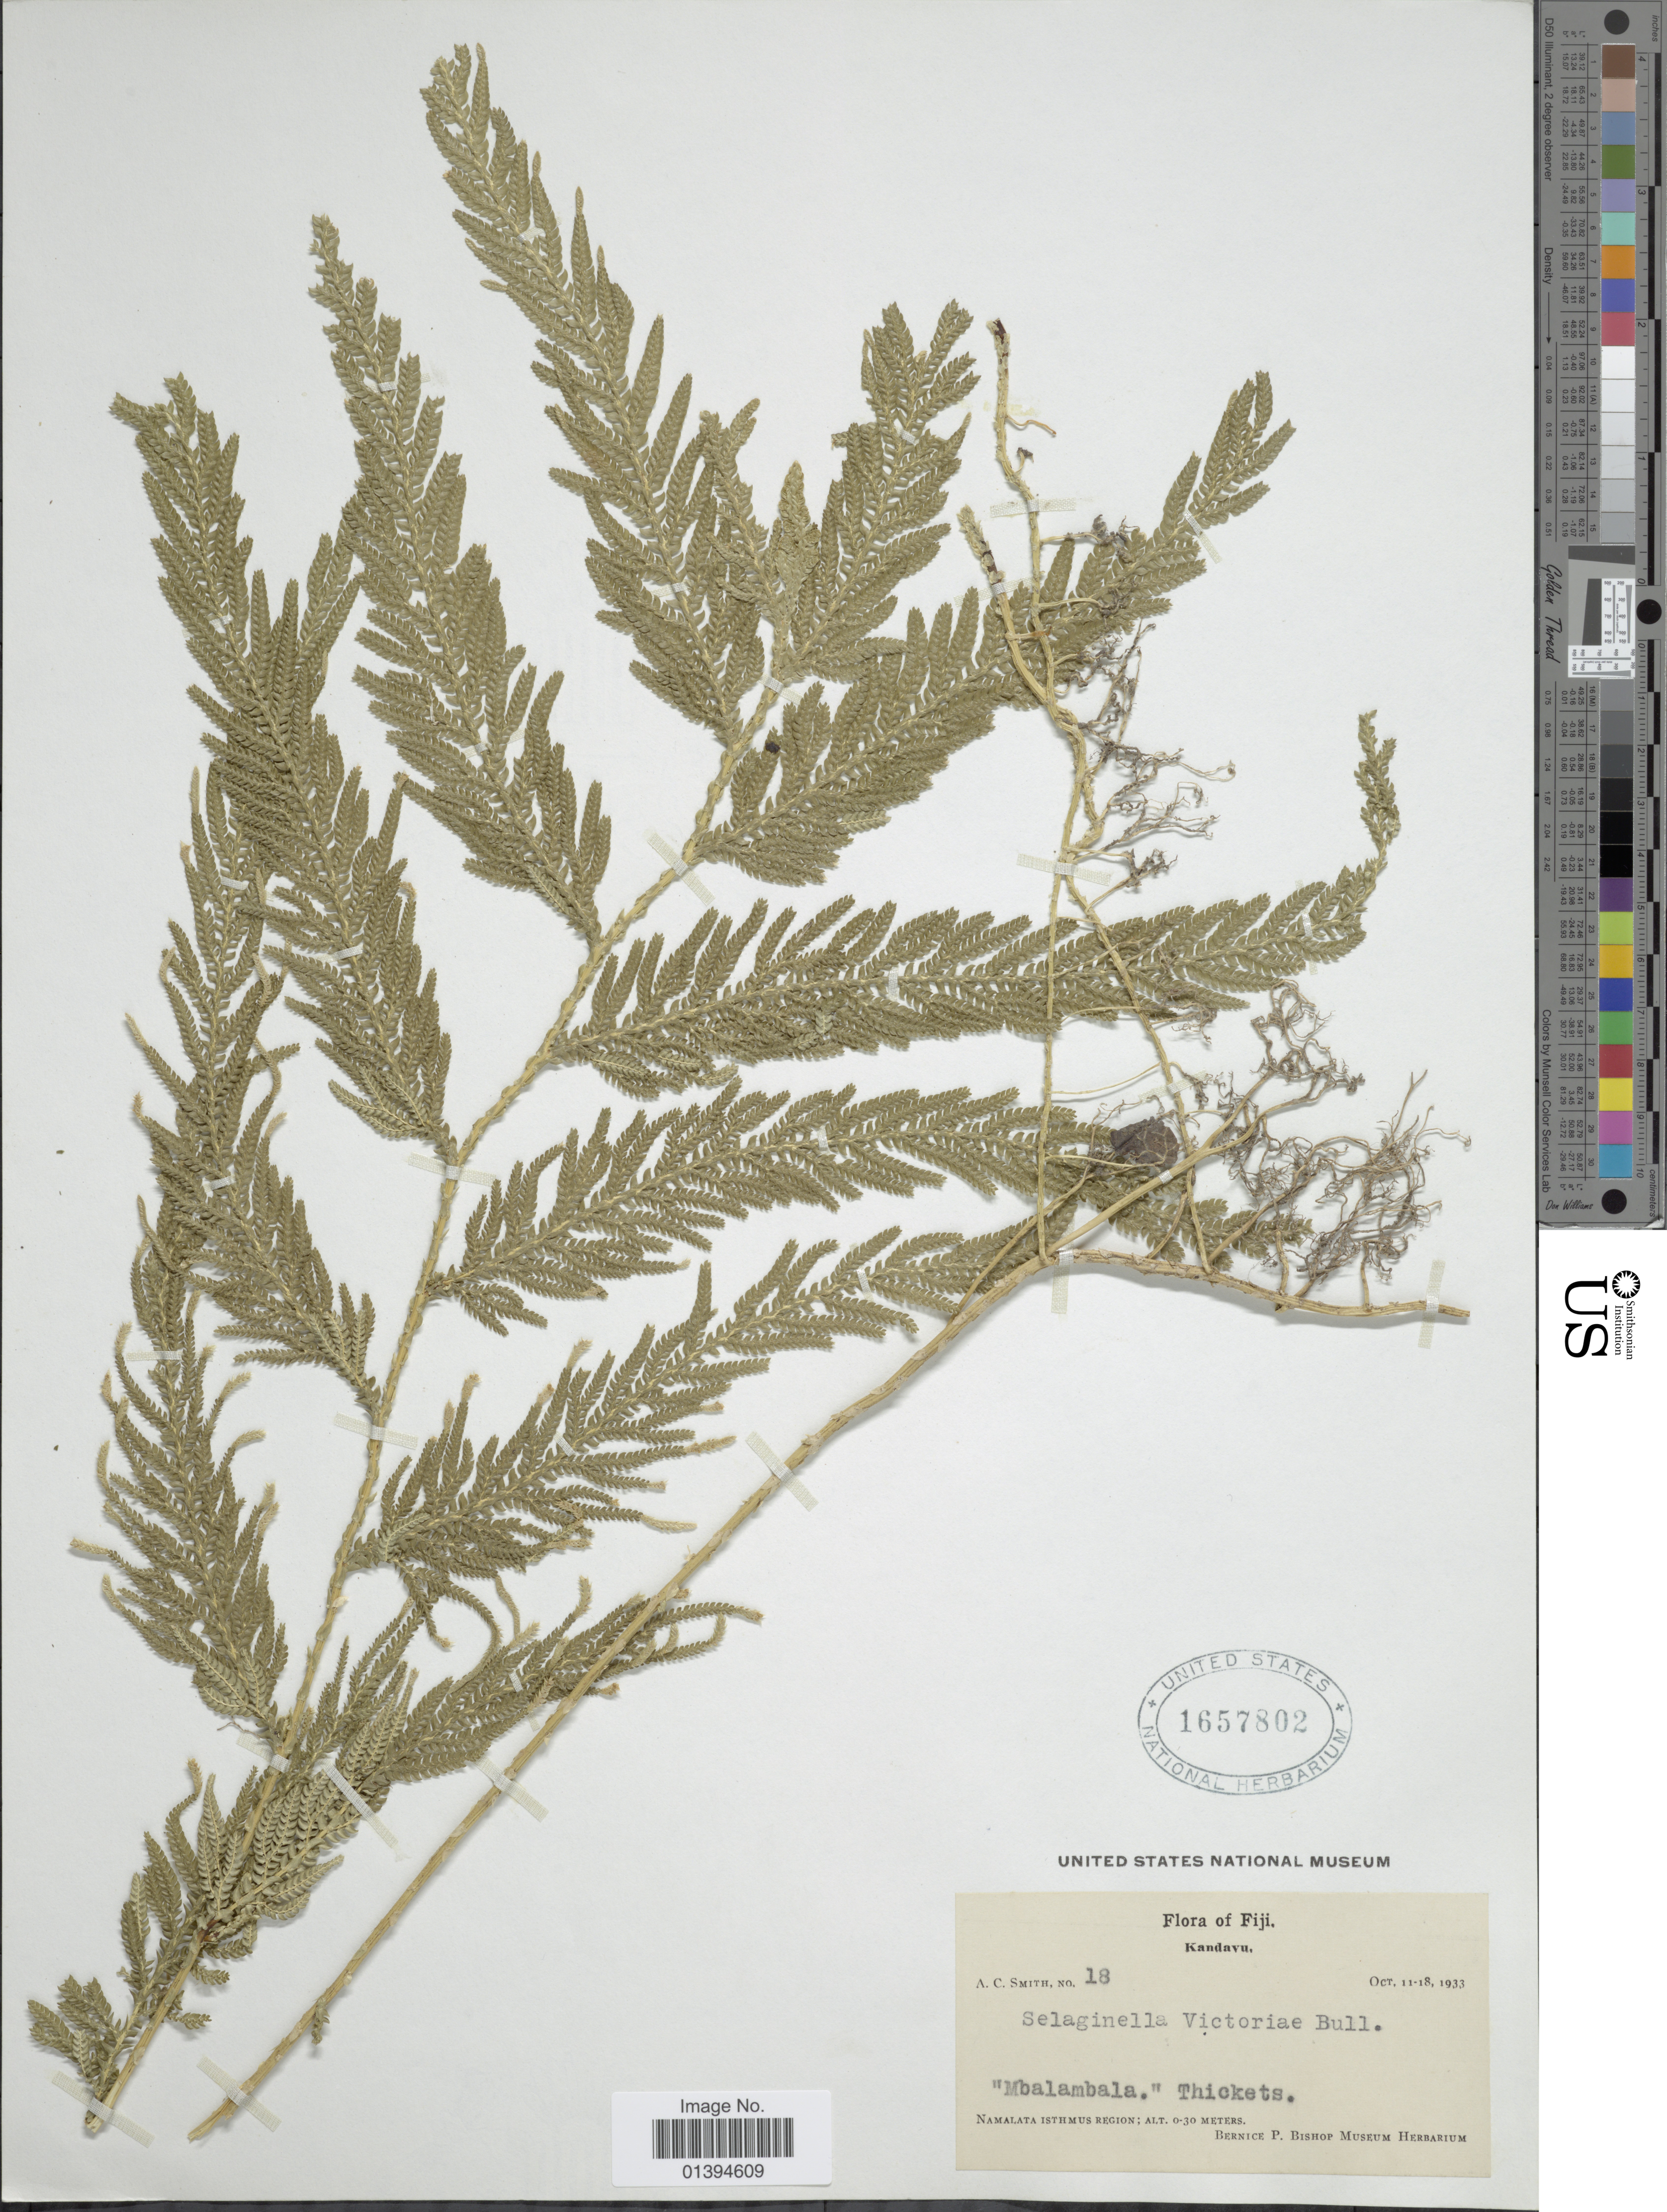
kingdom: Plantae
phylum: Tracheophyta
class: Lycopodiopsida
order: Selaginellales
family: Selaginellaceae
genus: Selaginella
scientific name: Selaginella victoriae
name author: Bull.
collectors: A. C. Smith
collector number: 18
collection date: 1933-10-11/1933-10-18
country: Fiji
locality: Kandavu, Namalata Isthmus region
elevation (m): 0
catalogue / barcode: US 1657802